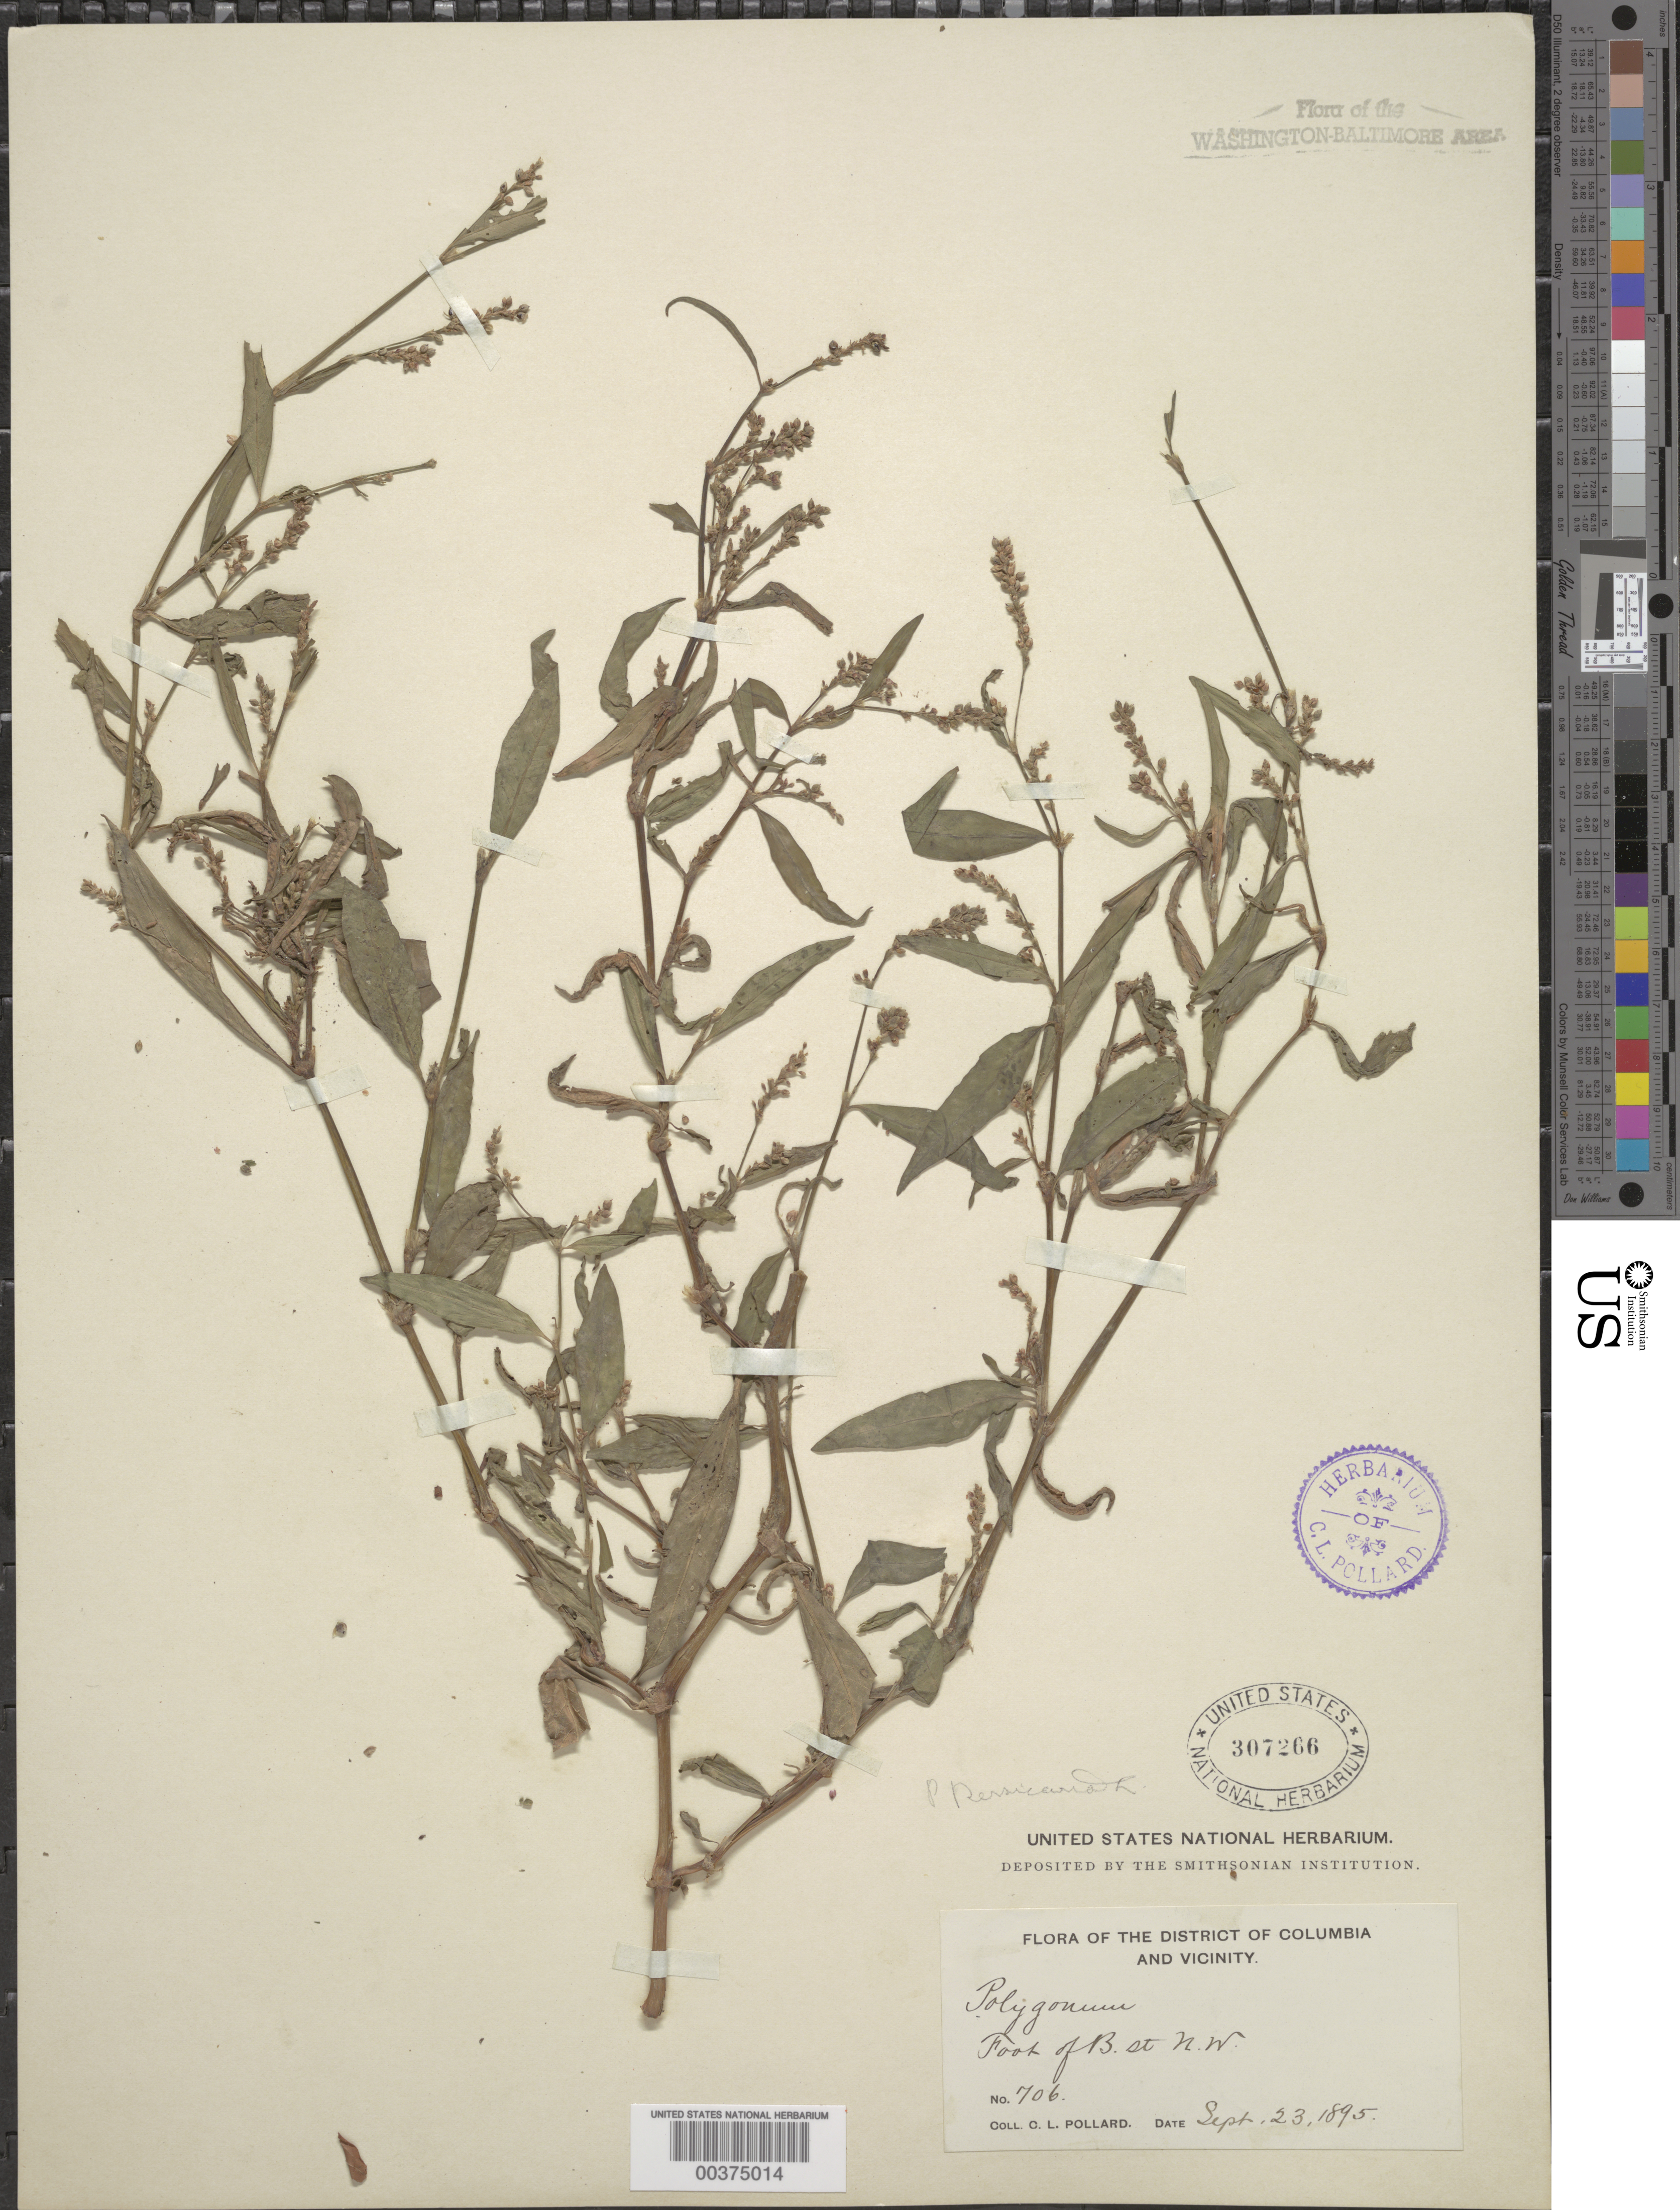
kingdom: Plantae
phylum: Tracheophyta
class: Magnoliopsida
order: Caryophyllales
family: Polygonaceae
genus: Persicaria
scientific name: Persicaria maculosa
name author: S.F. Gray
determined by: Atha, D. E.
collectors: C. L. Pollard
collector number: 706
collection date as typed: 23 Sep 1895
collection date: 1895-09-23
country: United States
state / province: District of Columbia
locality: U.S. Fish Commission Ponds, B. St.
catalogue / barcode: US 307266